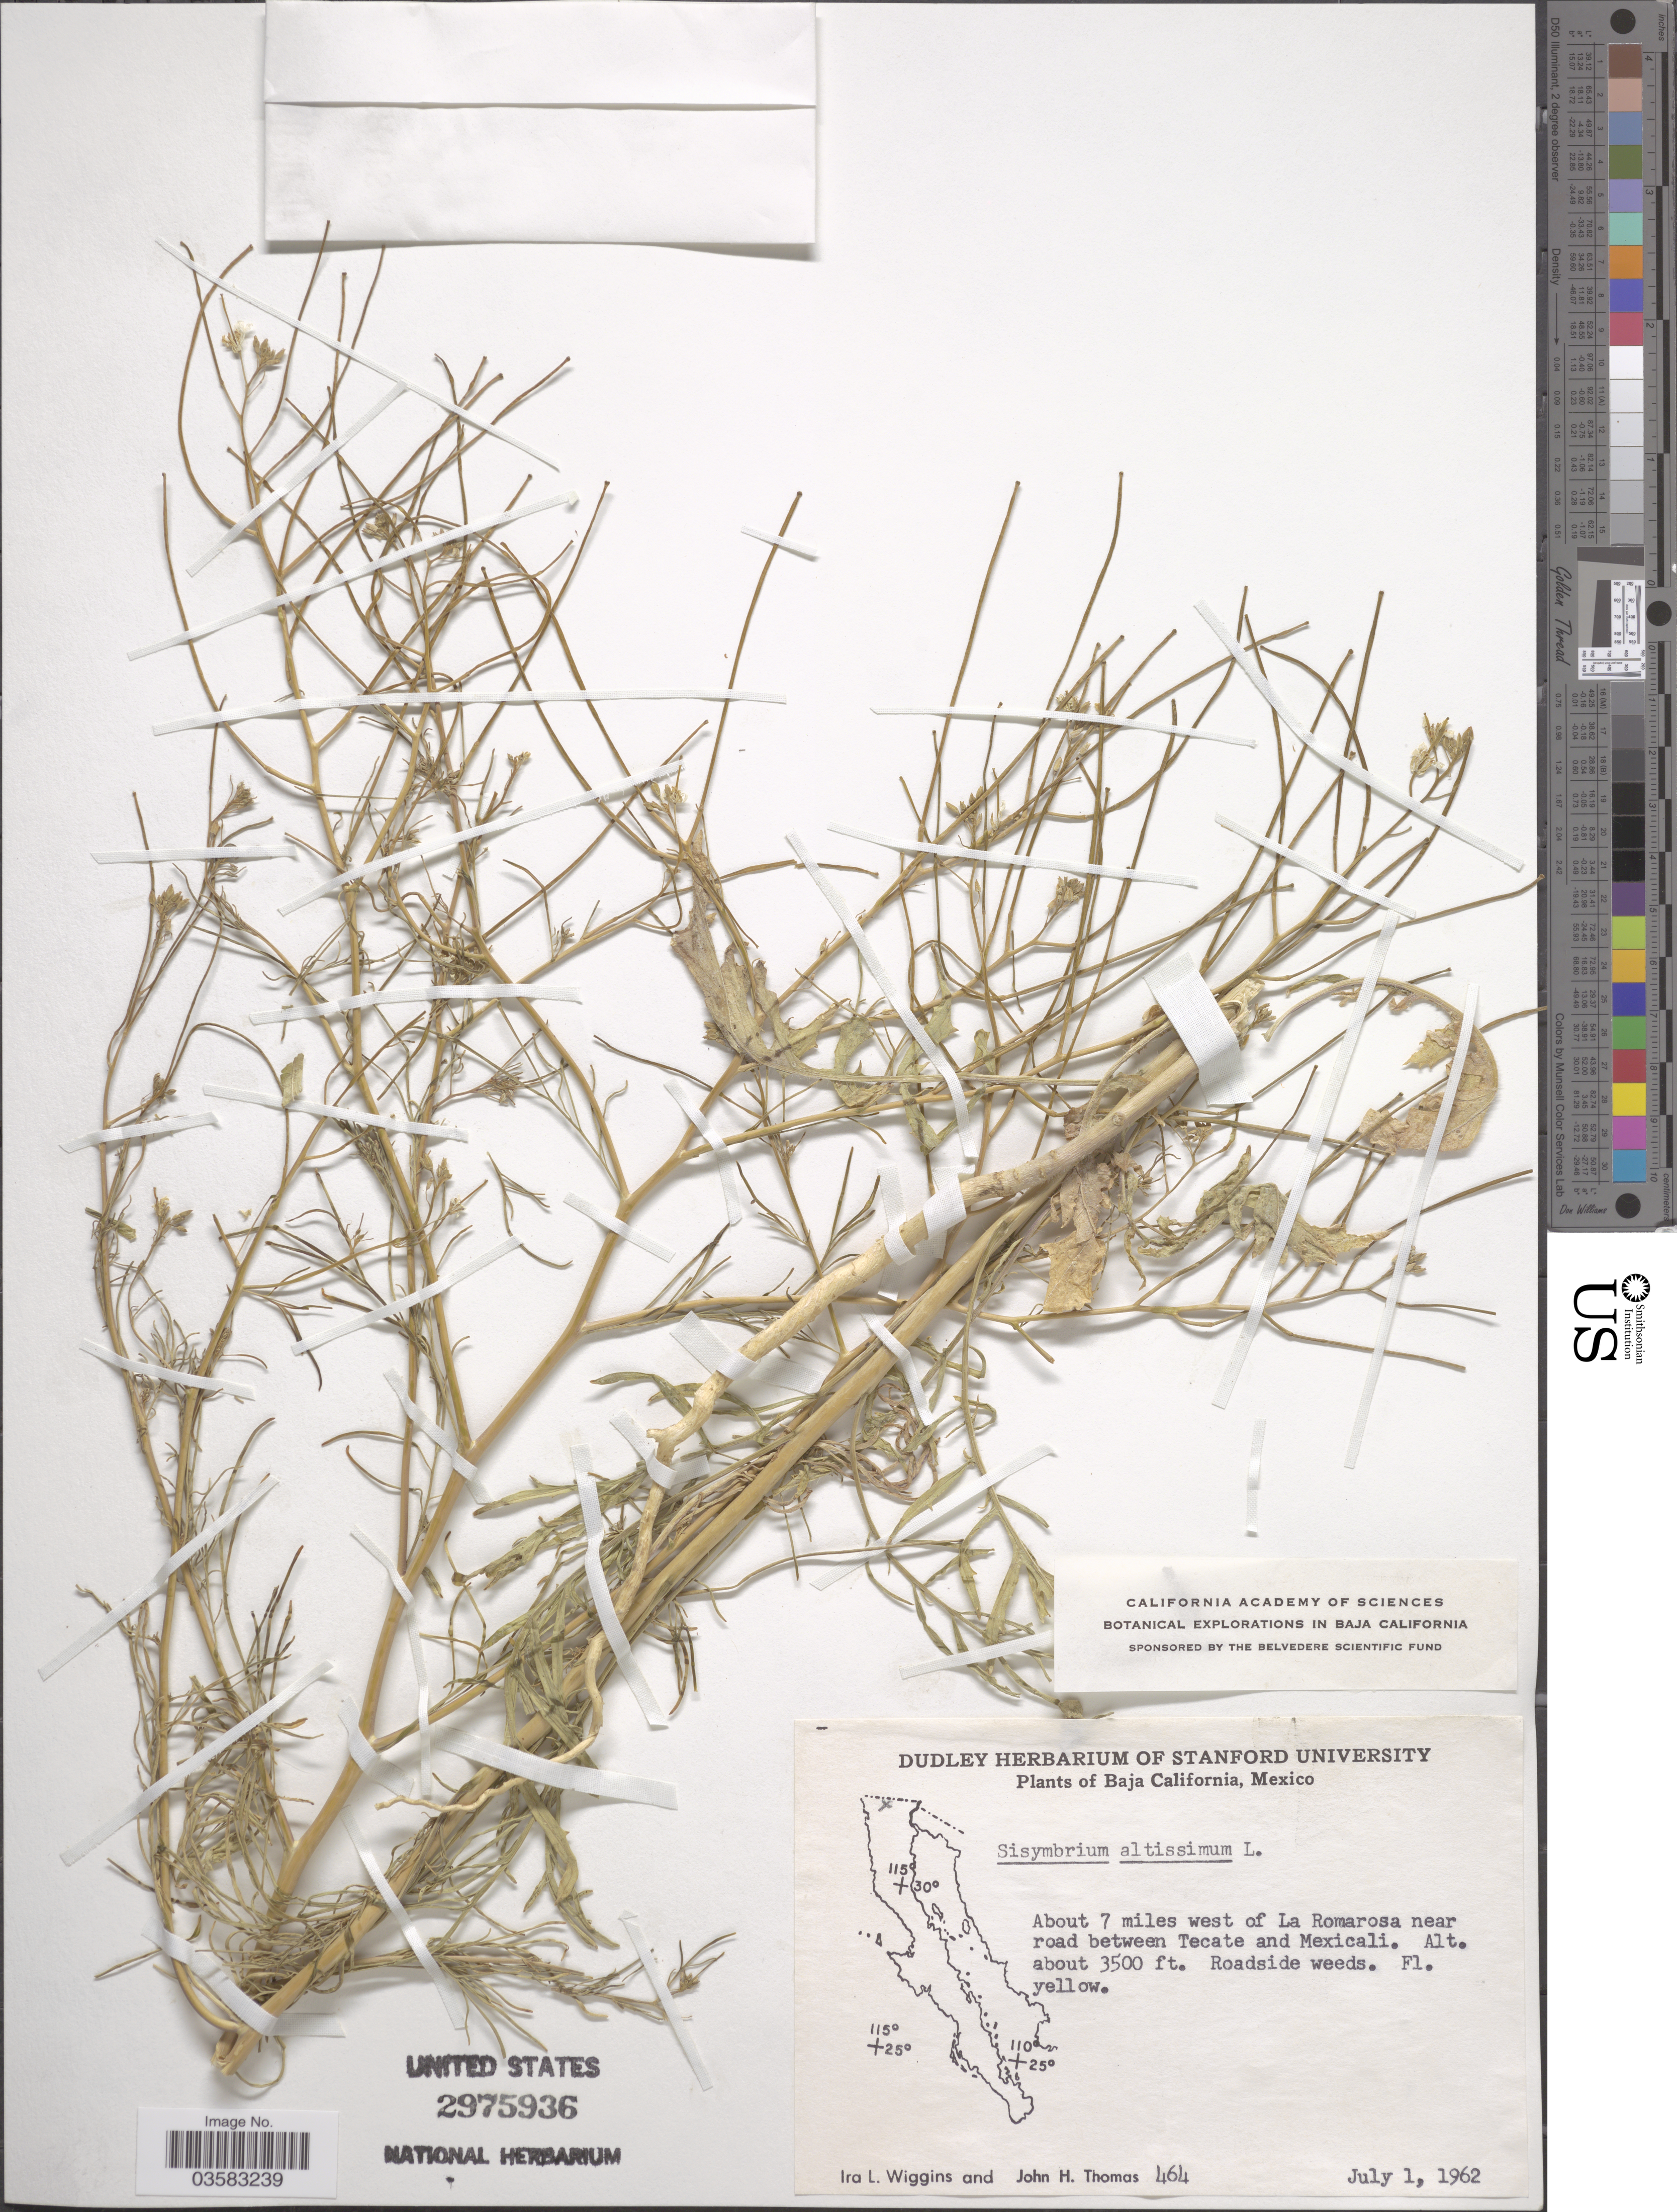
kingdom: Plantae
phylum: Tracheophyta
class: Magnoliopsida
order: Brassicales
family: Brassicaceae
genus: Sisymbrium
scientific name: Sisymbrium altissimum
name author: L.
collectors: I. L. Wiggins & J. H. Thomas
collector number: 464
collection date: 1962-07-01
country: Mexico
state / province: Baja California Norte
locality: About 7 miles west of La Romarosa near road between Tecate and Mexicali.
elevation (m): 1067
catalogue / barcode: US 2975936